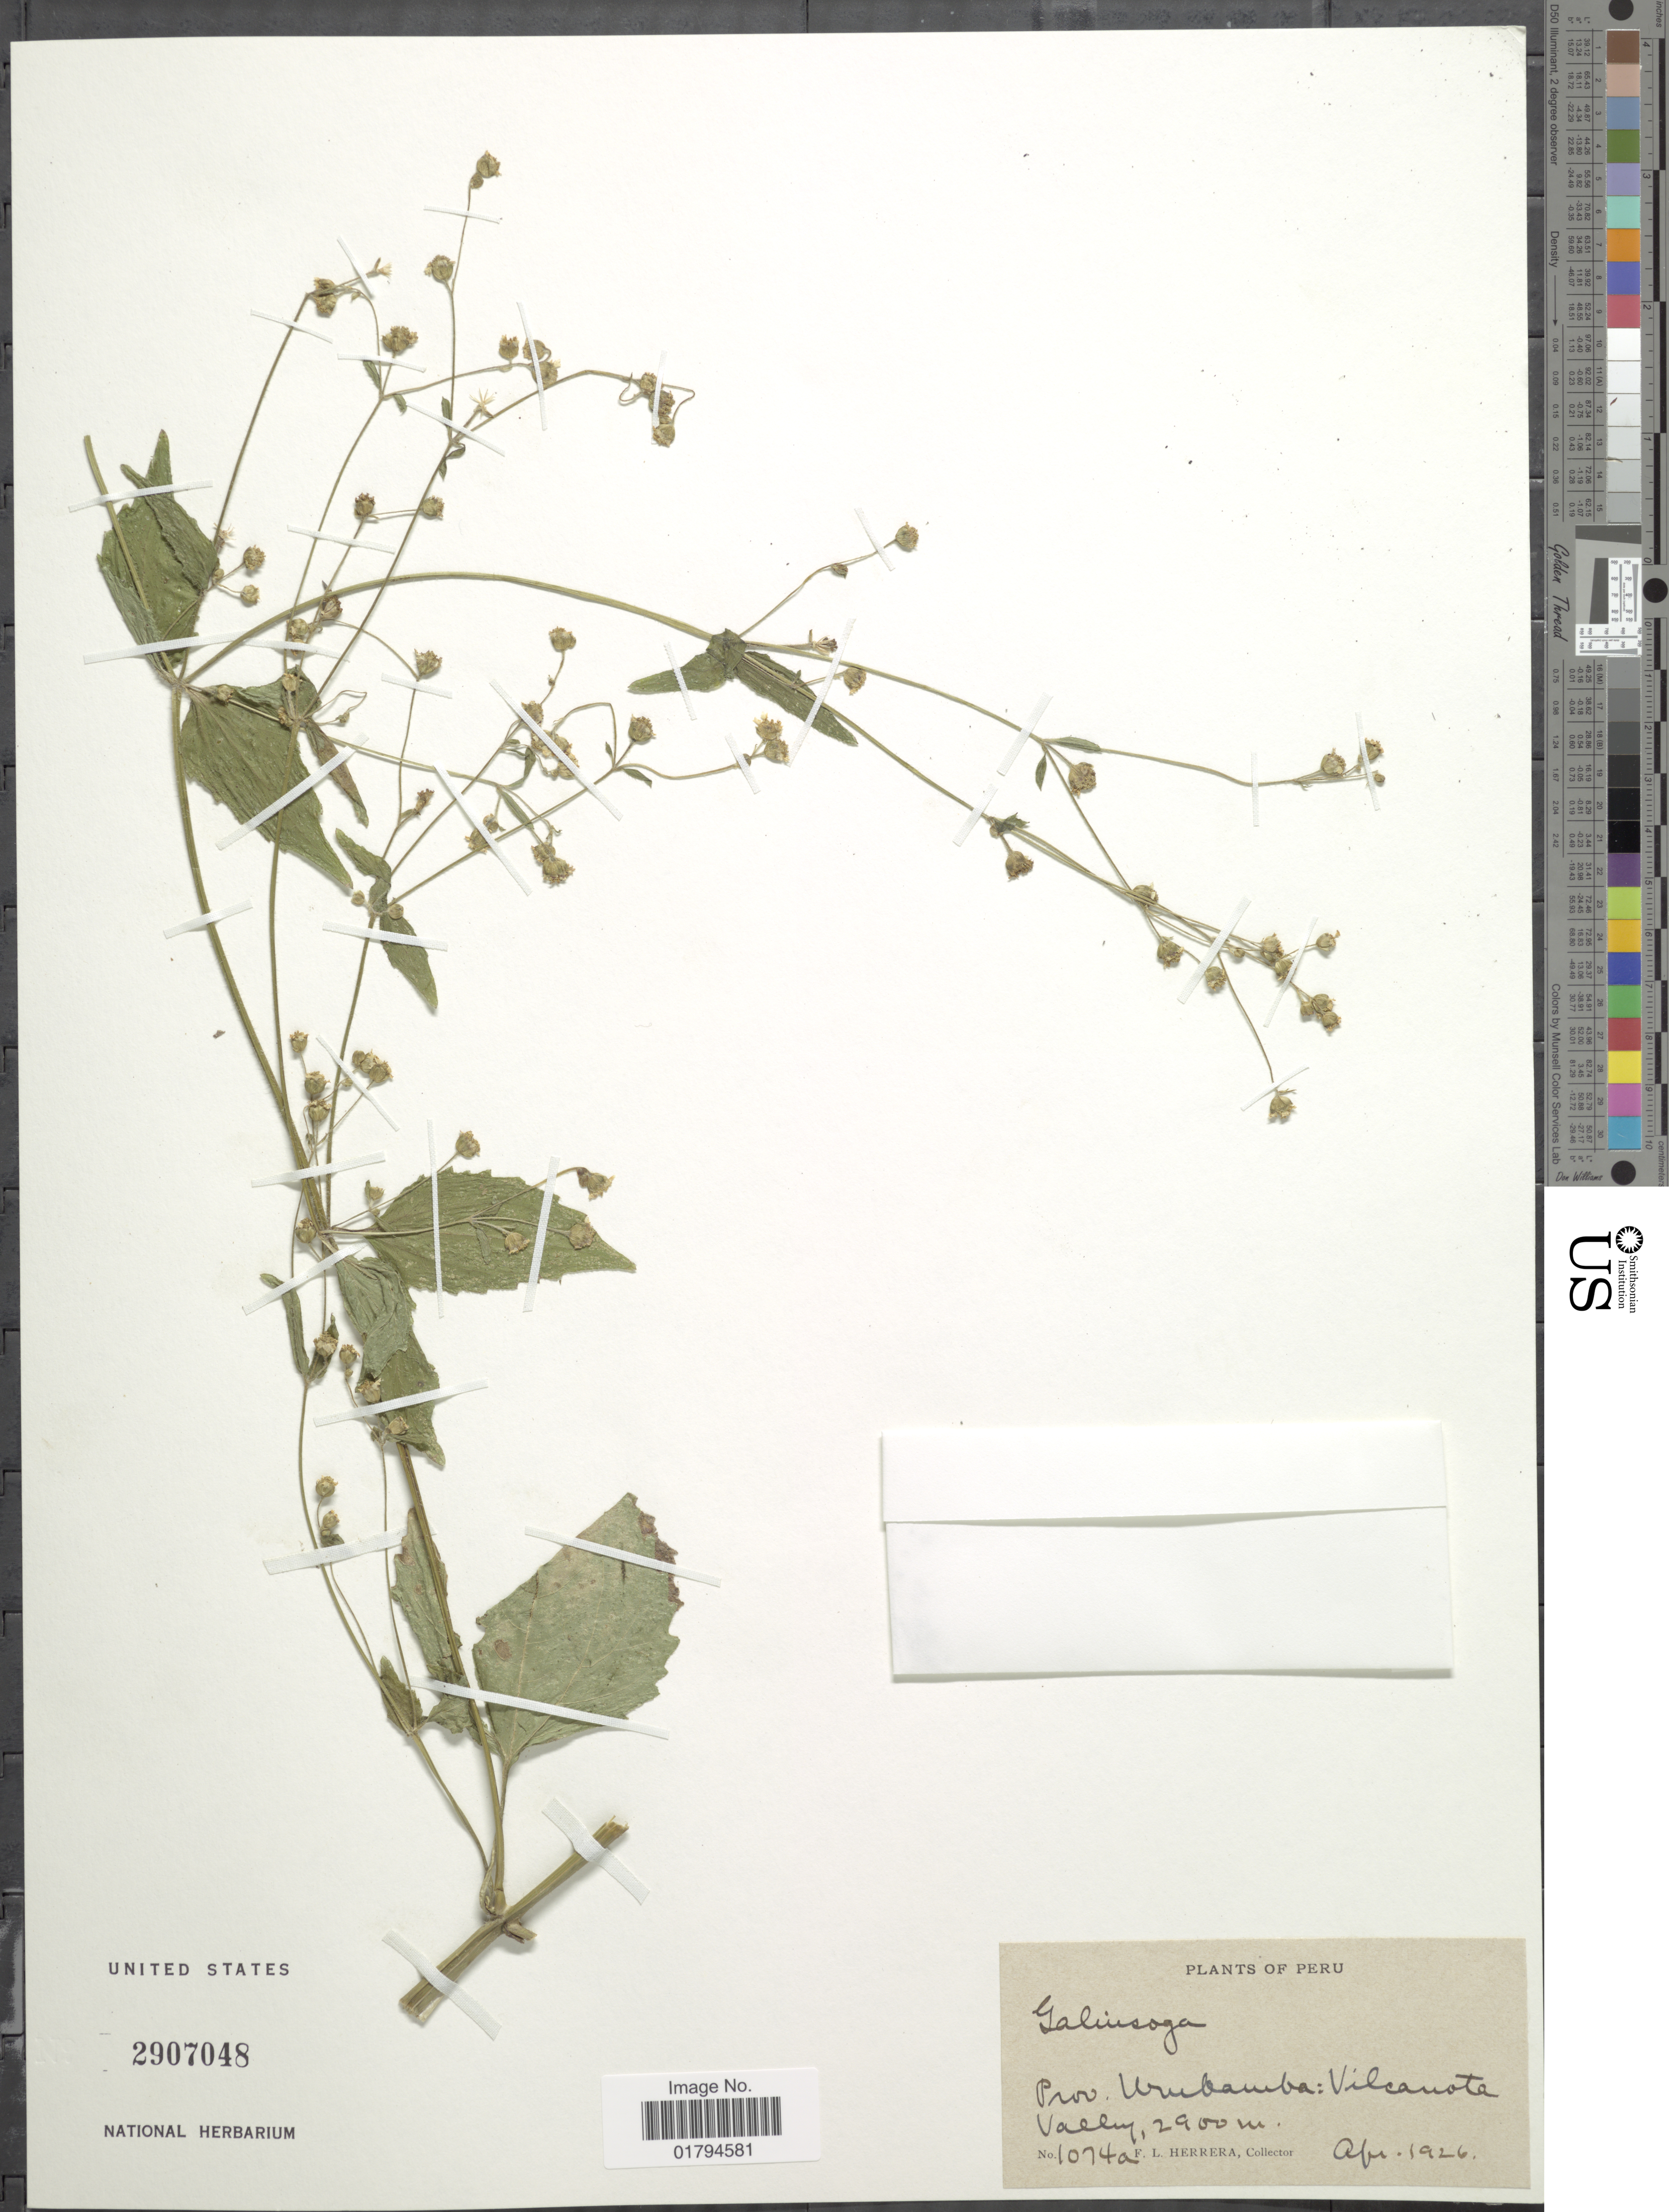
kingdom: Plantae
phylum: Tracheophyta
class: Magnoliopsida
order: Asterales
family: Asteraceae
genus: Galinsoga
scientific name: Galinsoga quadriradiata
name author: Ruiz & Pav.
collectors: F. L. Herrera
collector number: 1074a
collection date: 1926-04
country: Peru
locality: Prov. Urubamba: Vilcanote Valley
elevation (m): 2900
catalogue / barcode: US 2907048